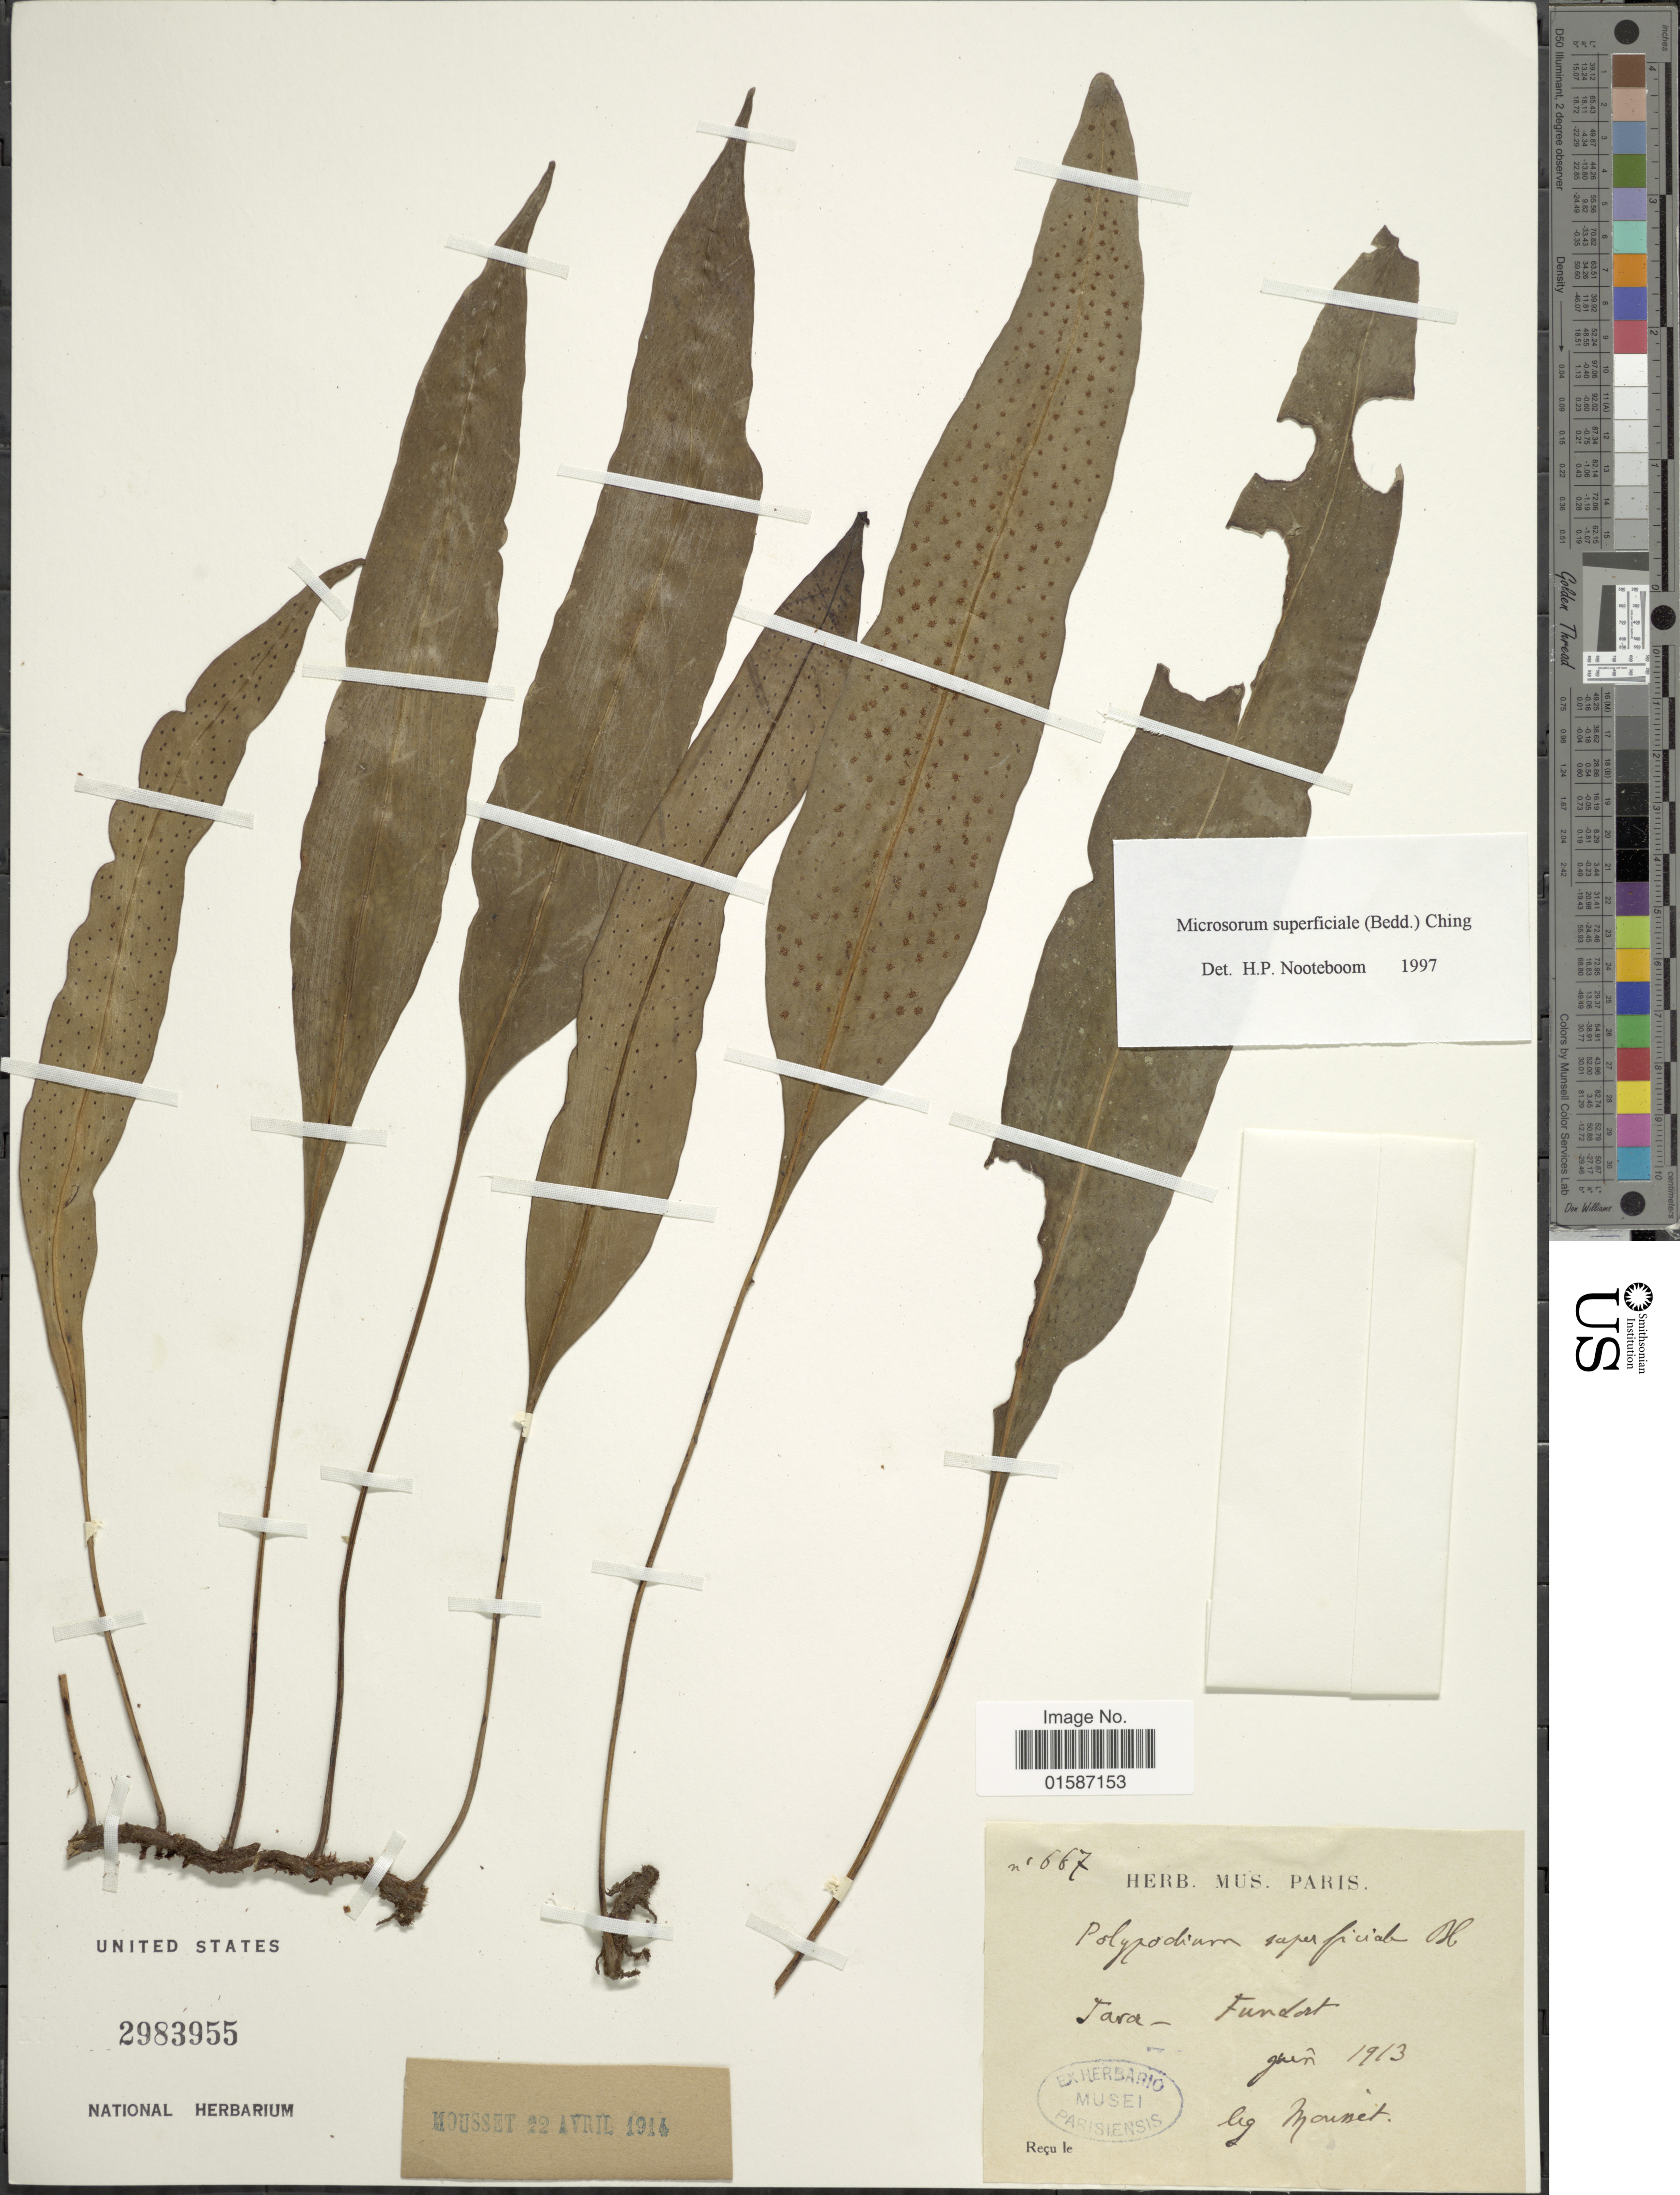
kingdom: Plantae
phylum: Tracheophyta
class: Polypodiopsida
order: Polypodiales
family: Polypodiaceae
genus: Lepidomicrosorium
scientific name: Lepidomicrosorium superficiale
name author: (Blume) Li S. Wang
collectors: Mousset, --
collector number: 667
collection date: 1913-06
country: Indonesia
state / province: Java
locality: Java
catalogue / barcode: US 2983955